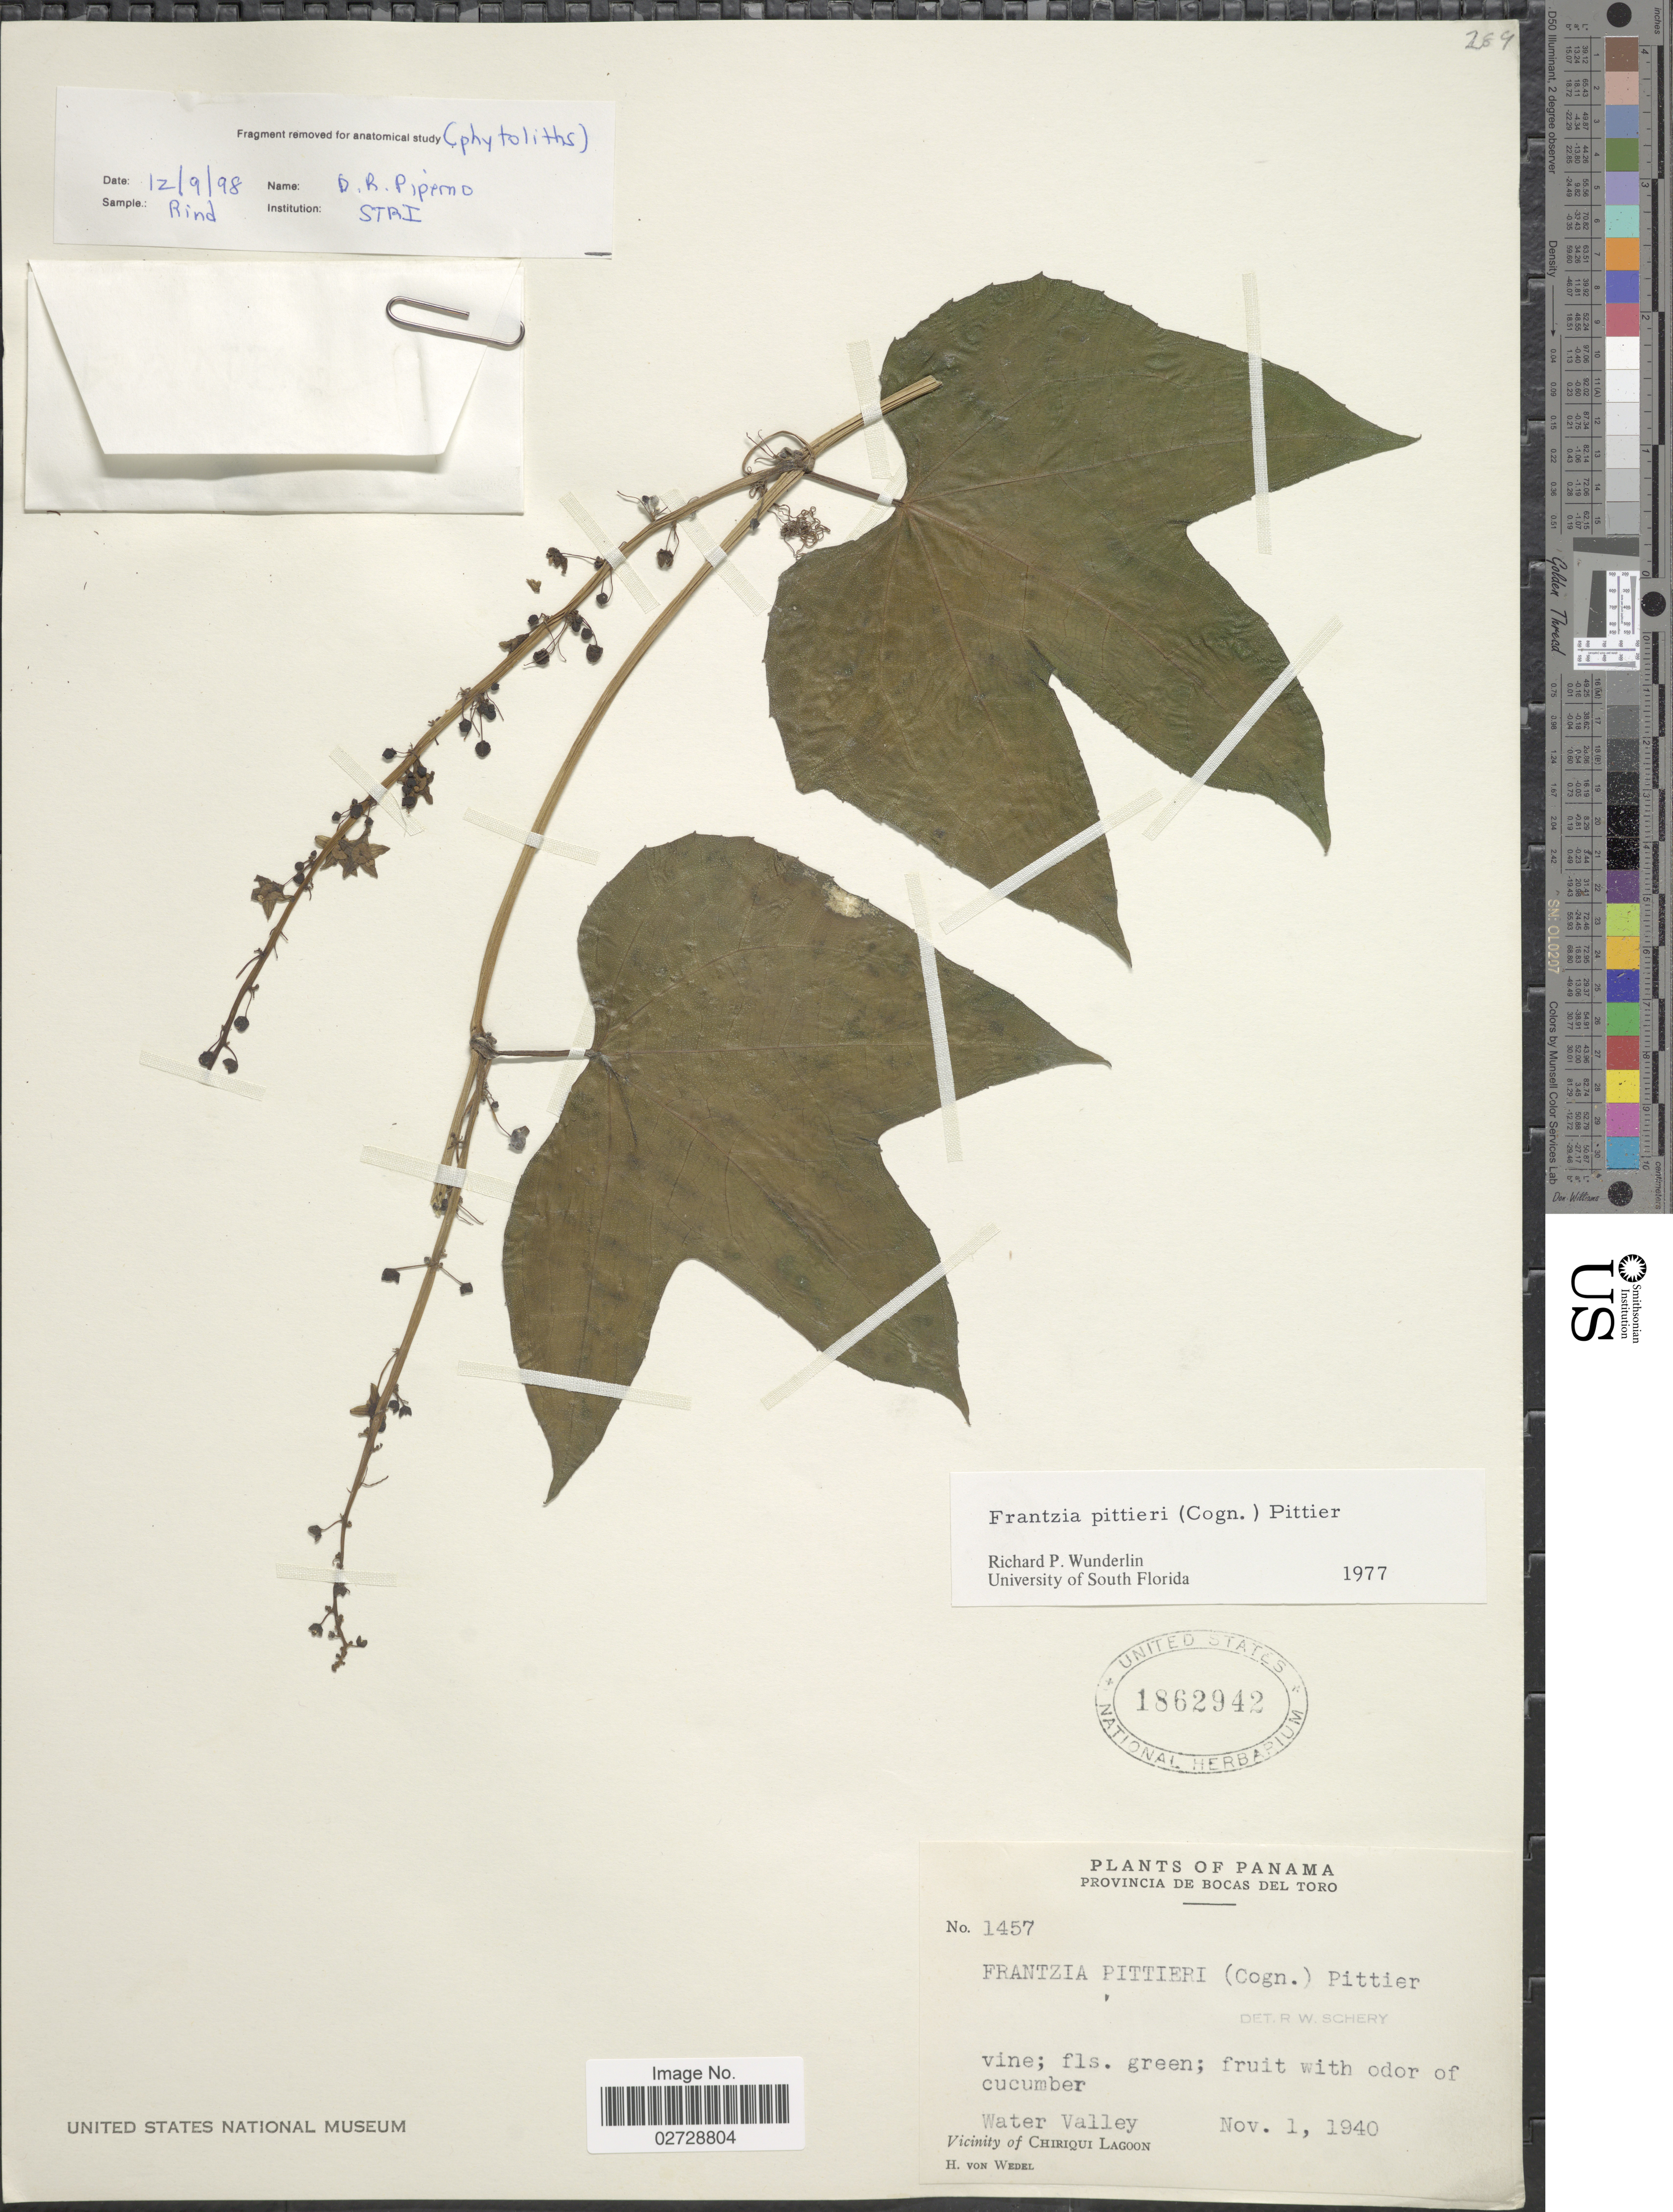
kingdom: Plantae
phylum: Tracheophyta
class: Magnoliopsida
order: Cucurbitales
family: Cucurbitaceae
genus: Sechium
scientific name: Sechium pittieri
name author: (Cogn.) C. Jeffrey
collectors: H. von Wedel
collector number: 1457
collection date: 1940-11-01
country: Panama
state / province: Bocas del Toro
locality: Water Valley. Vicinity of Chiriqui Lagoon.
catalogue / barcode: US 1862942